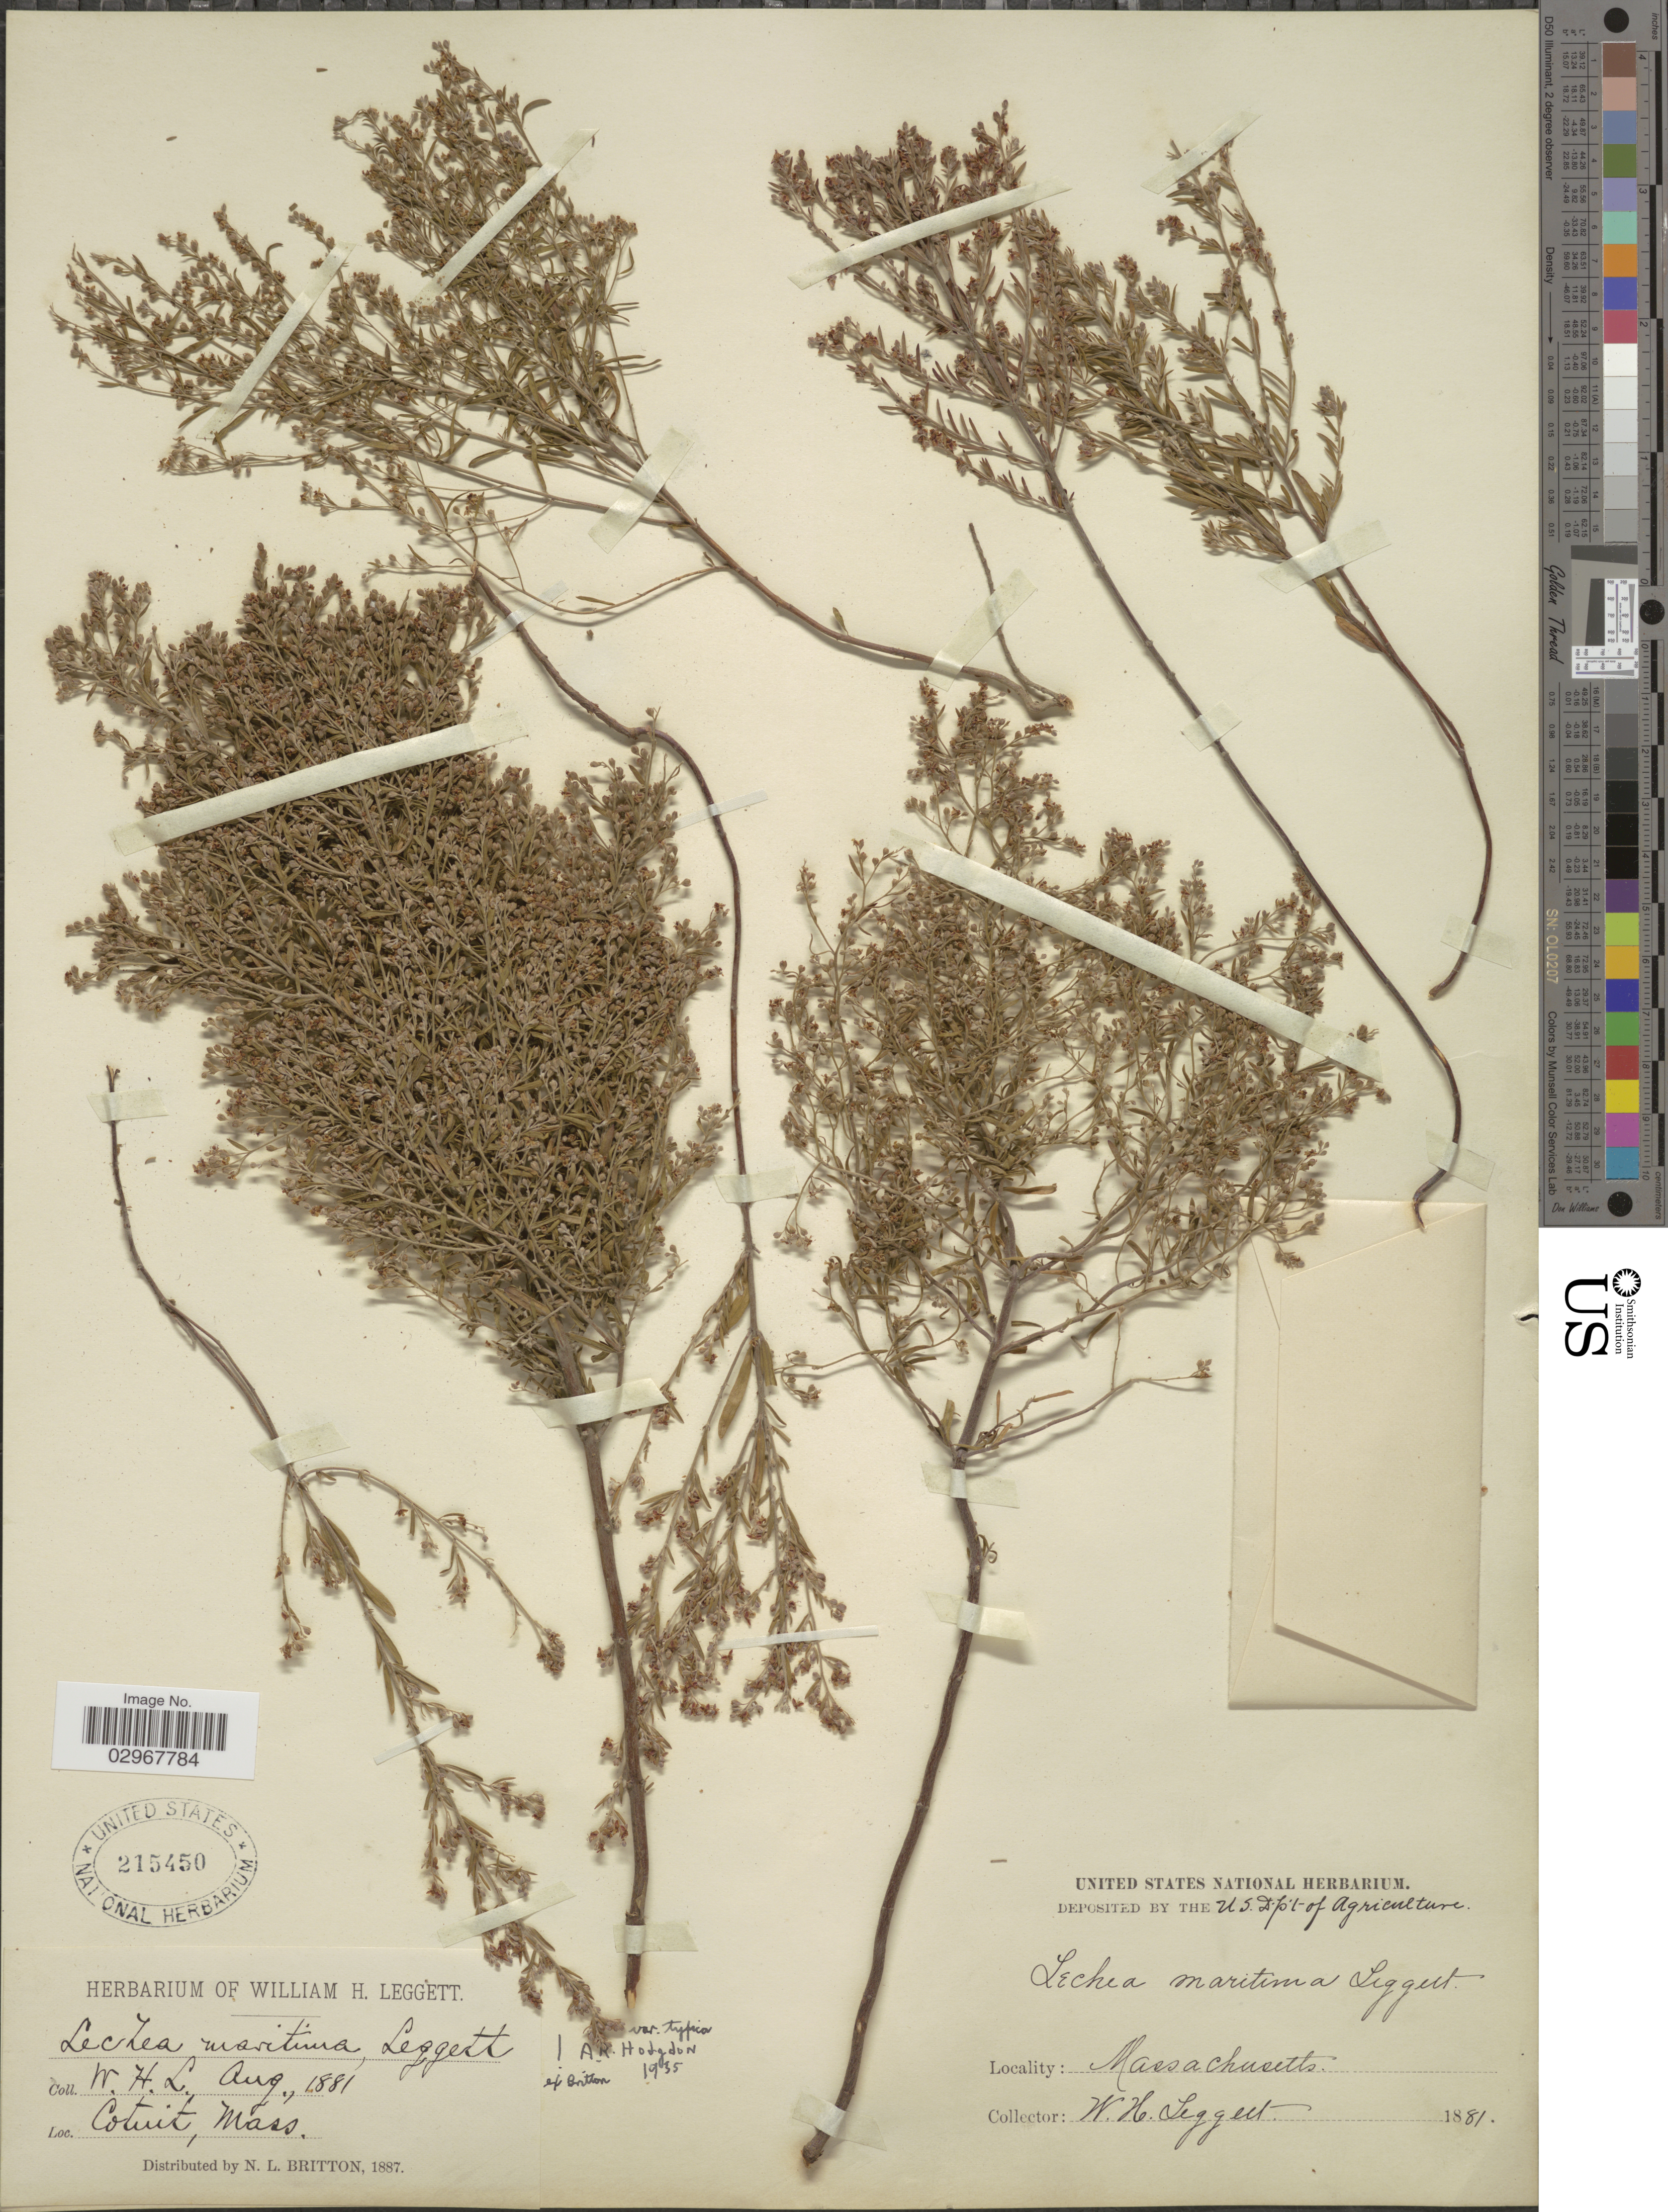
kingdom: Plantae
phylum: Tracheophyta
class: Magnoliopsida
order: Malvales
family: Cistaceae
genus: Lechea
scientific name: Lechea maritima var. typica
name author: Hodgdon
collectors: W. Leggett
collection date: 1881-08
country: United States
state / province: Massachusetts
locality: Cotuit.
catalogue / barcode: US 215450